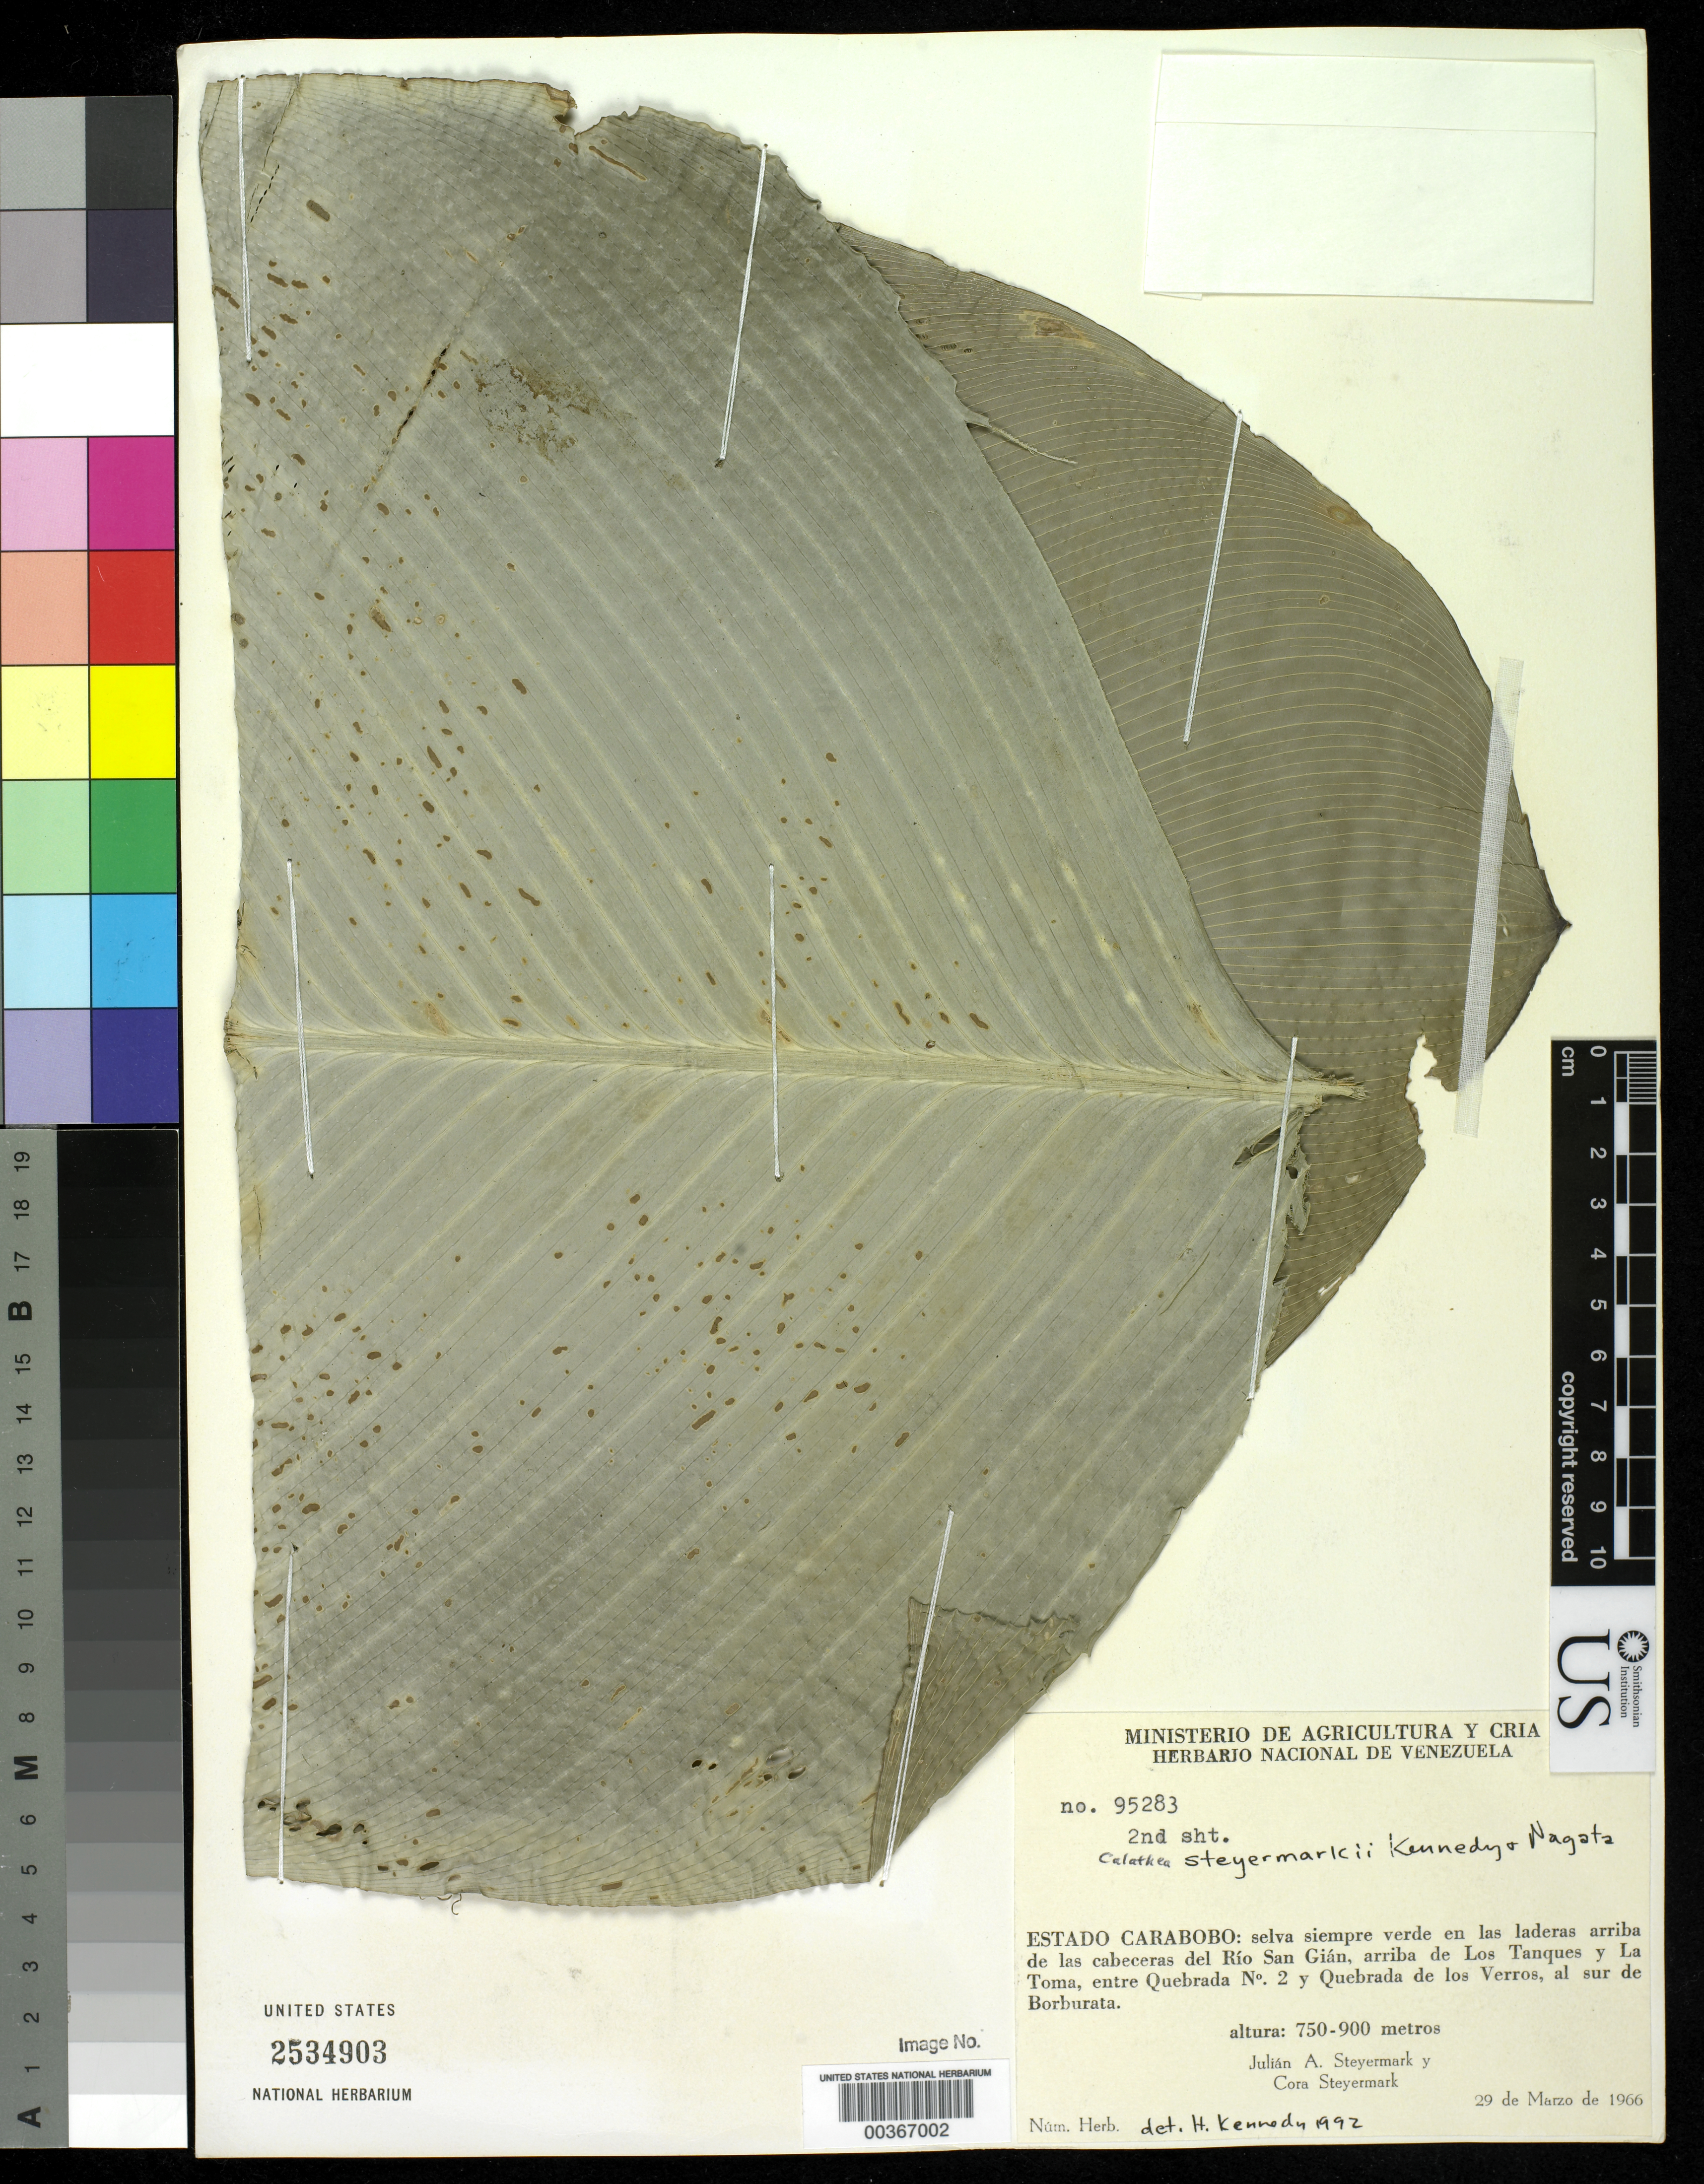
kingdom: Plantae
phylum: Tracheophyta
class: Liliopsida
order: Zingiberales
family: Marantaceae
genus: Goeppertia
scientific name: Goeppertia steyermarkii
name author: (H. Kenn. & Nagata) Borchs. & S. Suárez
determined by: Strong, M. T., (US), Smithsonian Institution - National Museum of Natural History (UNITED STATES)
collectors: J. Steyermark & C. Steyermark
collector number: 95283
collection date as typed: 29 Mar 1966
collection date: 1966-03-29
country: Venezuela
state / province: Carabobo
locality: Arriba de las cabeceras del rio san gian, arriba de los tanques y la toma, ...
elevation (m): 750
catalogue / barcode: US 2534903